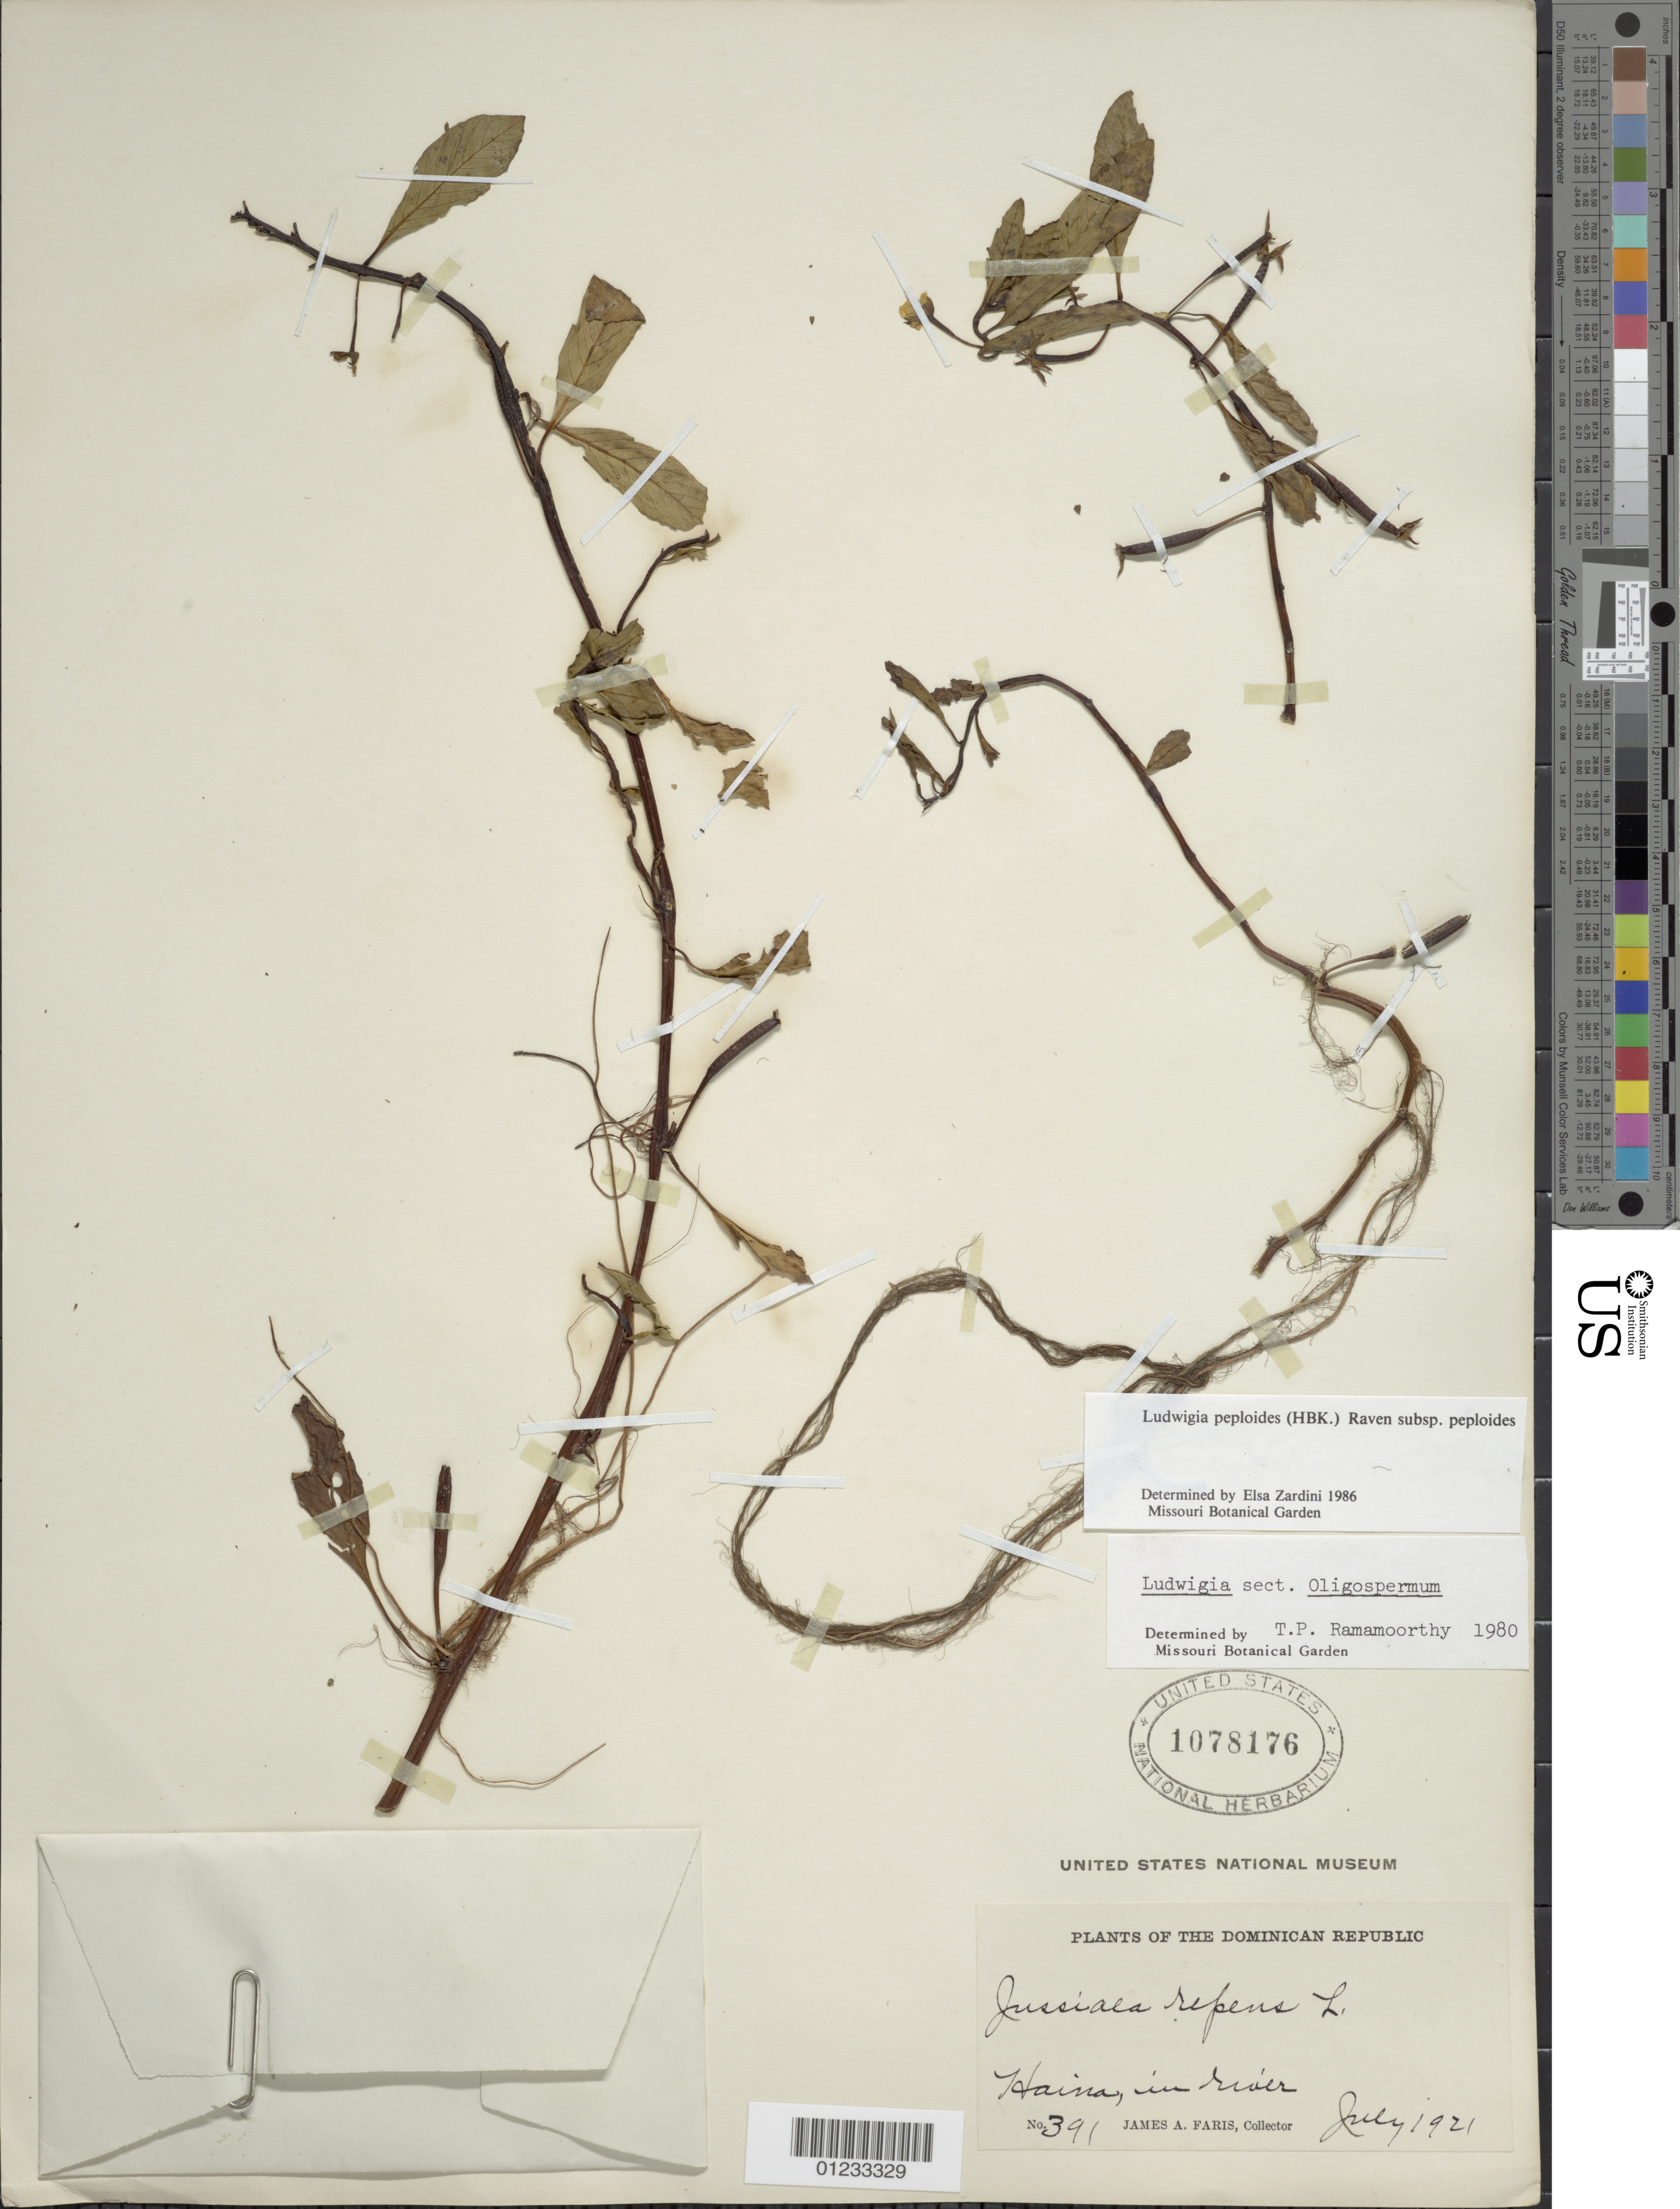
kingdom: Plantae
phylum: Tracheophyta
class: Magnoliopsida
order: Myrtales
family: Onagraceae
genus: Ludwigia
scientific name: Ludwigia peploides subsp. peploides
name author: (Kunth) P.H. Raven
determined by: Zardini, E. M.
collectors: J. Faris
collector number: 391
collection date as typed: Jul 1921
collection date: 1921-07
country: Dominican Republic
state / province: San Cristóbal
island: Hispaniola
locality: Haina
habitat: In river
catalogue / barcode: US 1078176